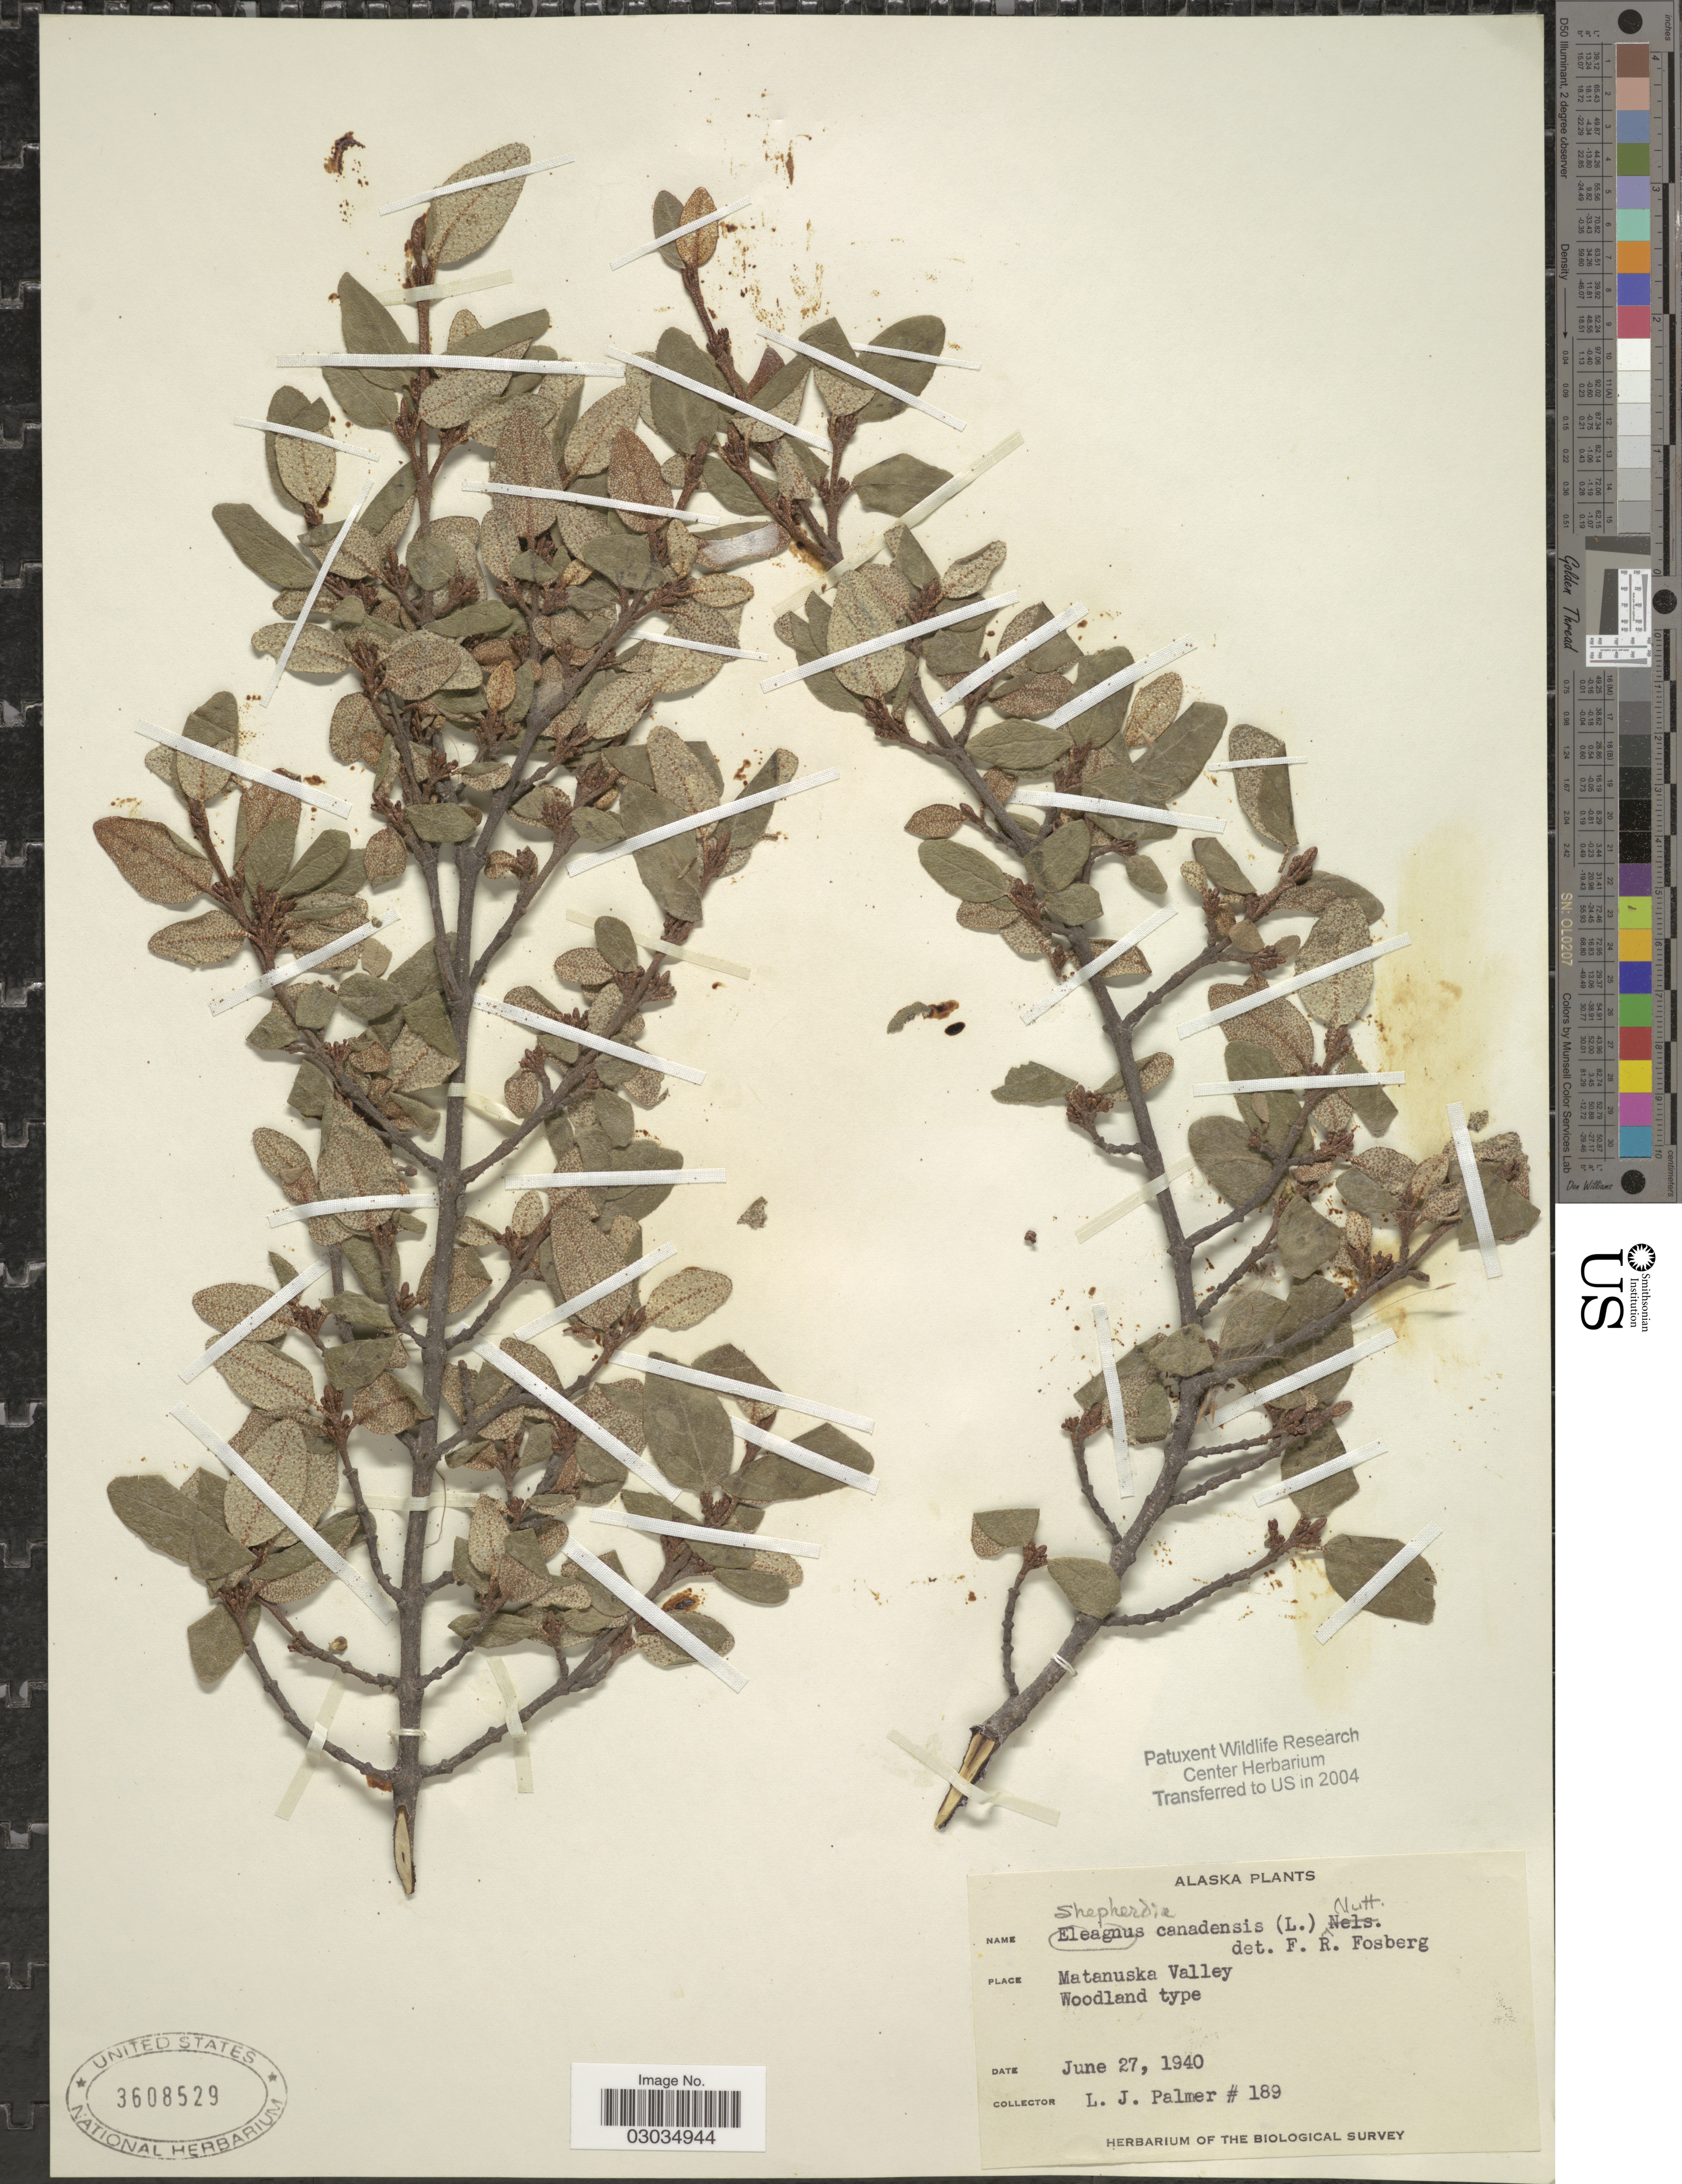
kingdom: Plantae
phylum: Tracheophyta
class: Magnoliopsida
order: Rosales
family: Elaeagnaceae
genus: Shepherdia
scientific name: Shepherdia canadensis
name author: (L.) Nutt.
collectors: L. J. Palmer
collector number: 189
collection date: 1940-06-27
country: United States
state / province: Alaska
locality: Matanuska Valley, Woodland type.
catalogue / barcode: US 3608529